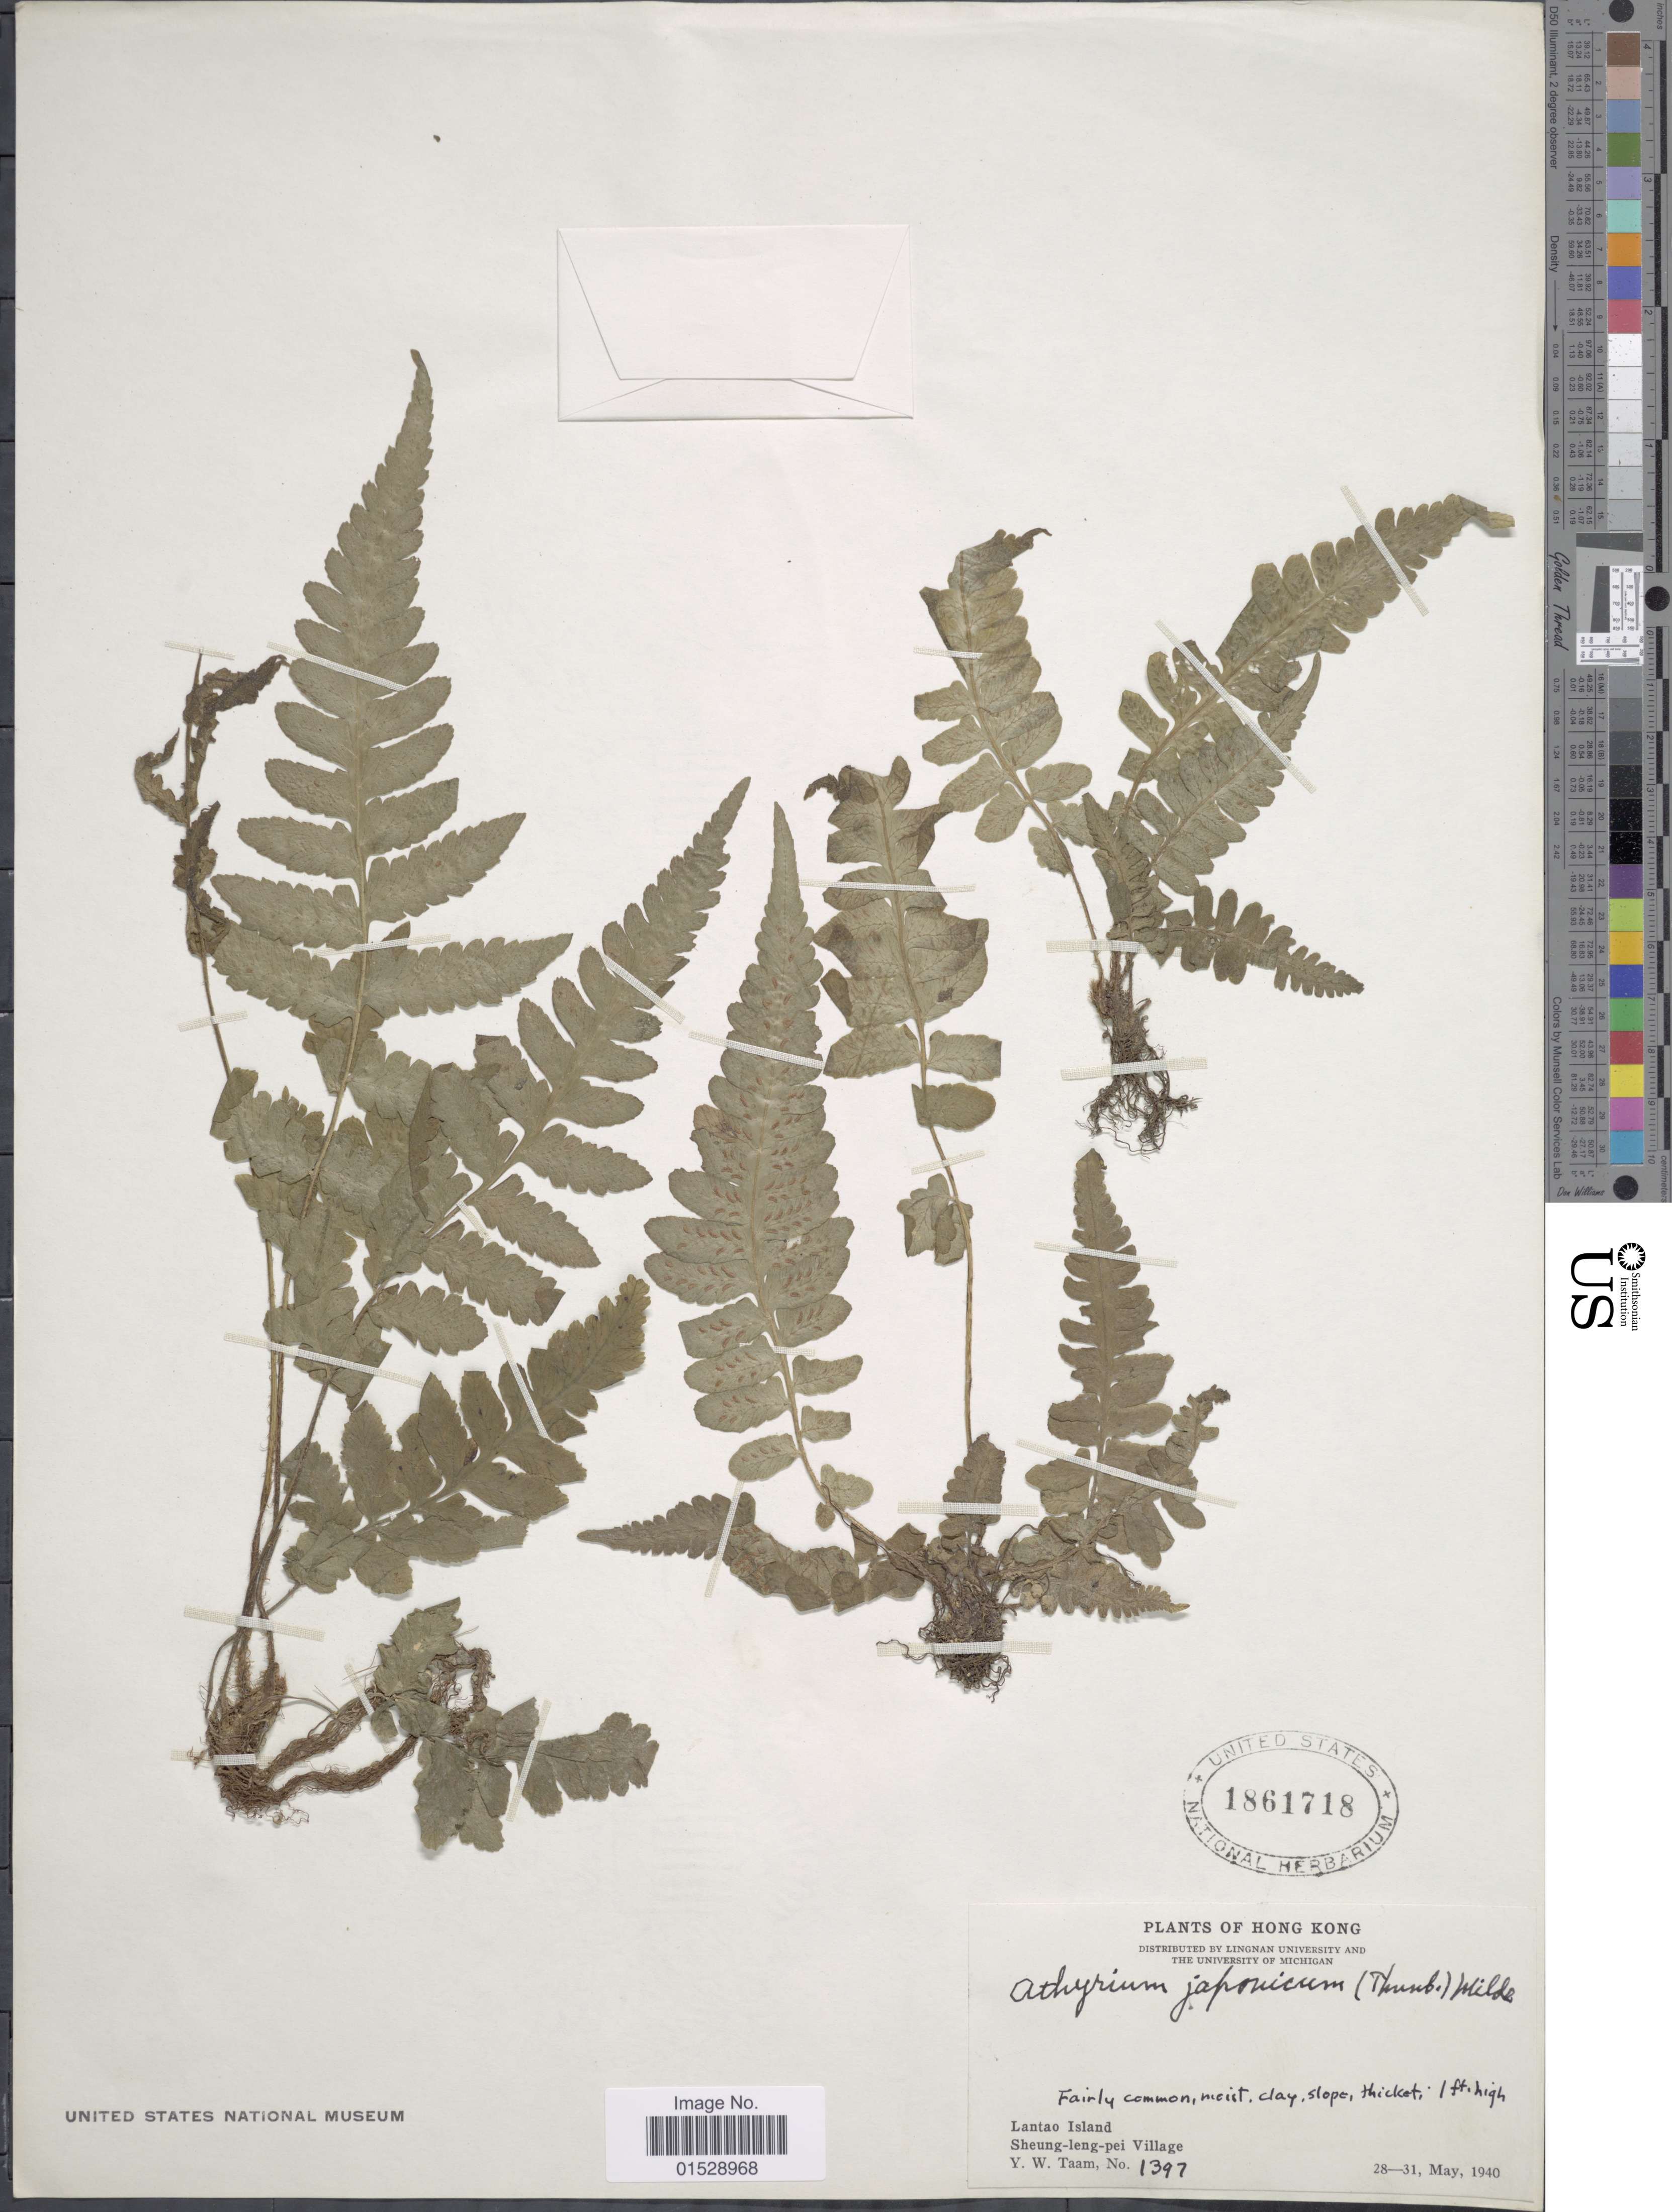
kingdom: Plantae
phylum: Tracheophyta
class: Polypodiopsida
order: Polypodiales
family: Athyriaceae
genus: Deparia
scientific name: Deparia japonica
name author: (Thunb.) M. Kato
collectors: Y. W. Taam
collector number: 1397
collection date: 1940-05-28/1940-05-31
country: China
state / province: Hong Kong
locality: Hong Kong, Lantao Island, Sheung-leng-pei Village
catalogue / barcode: US 1861718